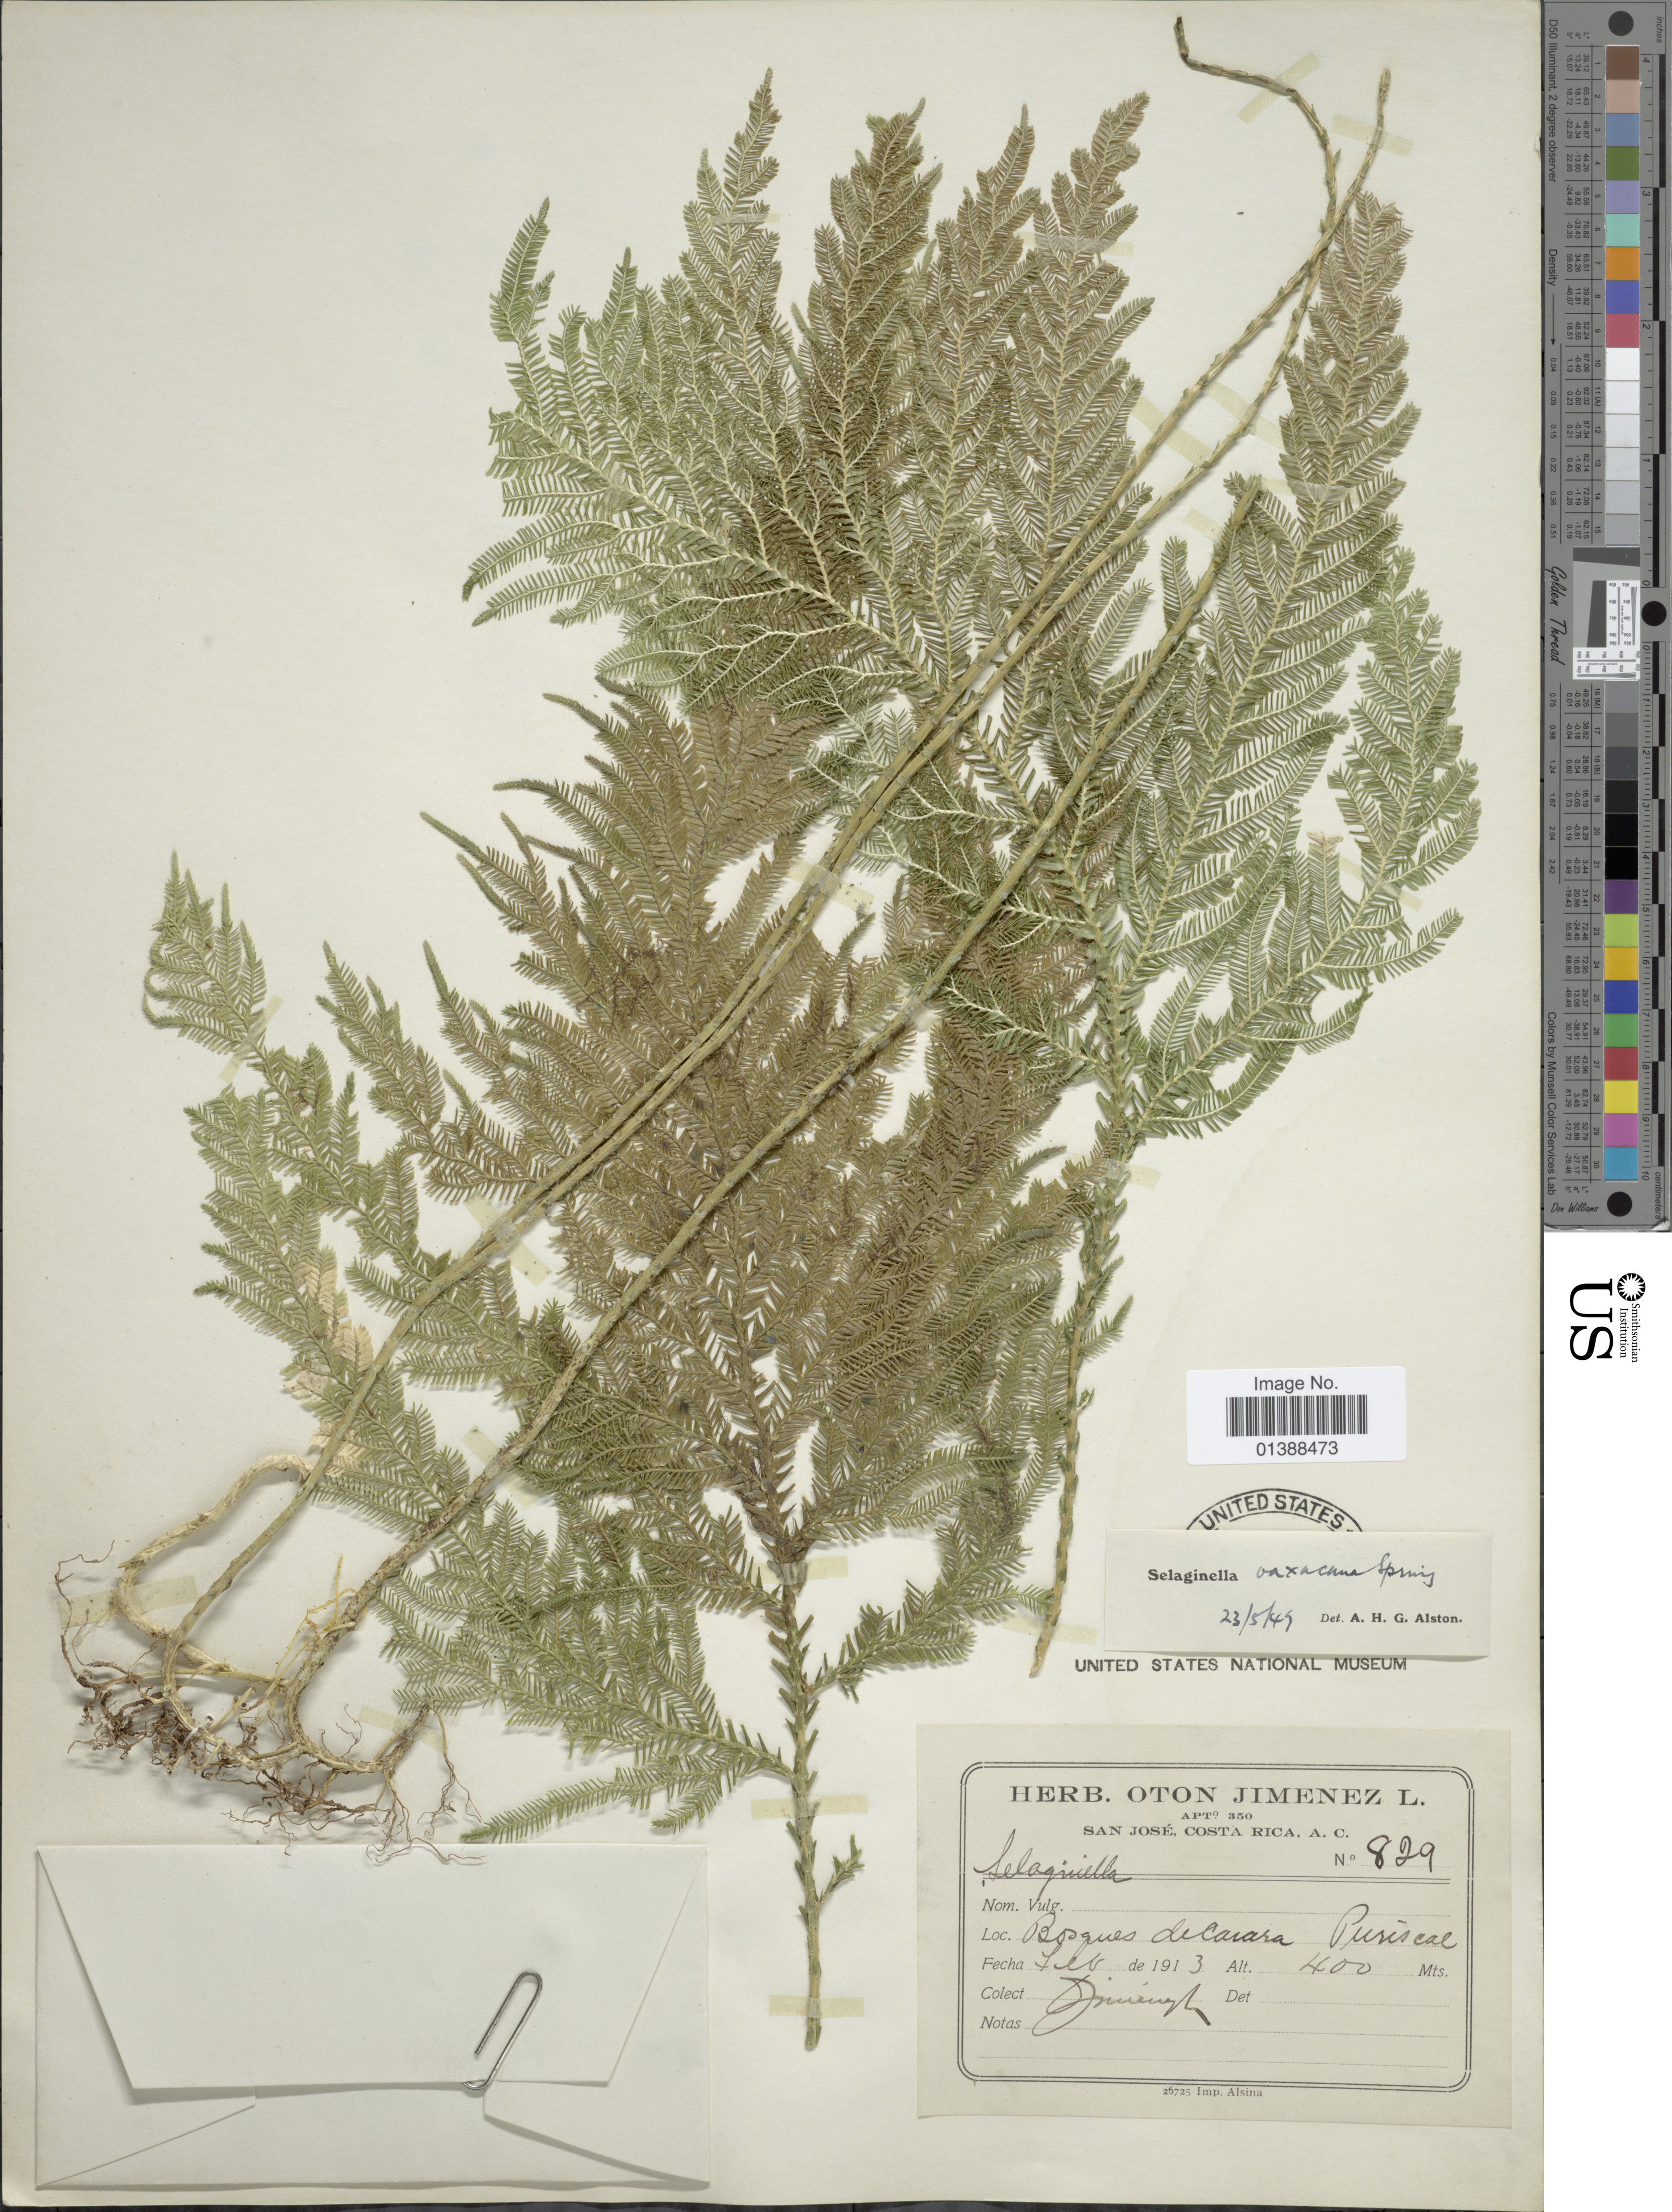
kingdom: Plantae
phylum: Tracheophyta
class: Lycopodiopsida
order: Selaginellales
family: Selaginellaceae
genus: Selaginella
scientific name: Selaginella oaxacana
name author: Spring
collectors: O. Jiménez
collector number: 829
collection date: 1913-02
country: Costa Rica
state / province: San José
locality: Bosques de Carara, Puriscal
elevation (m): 400